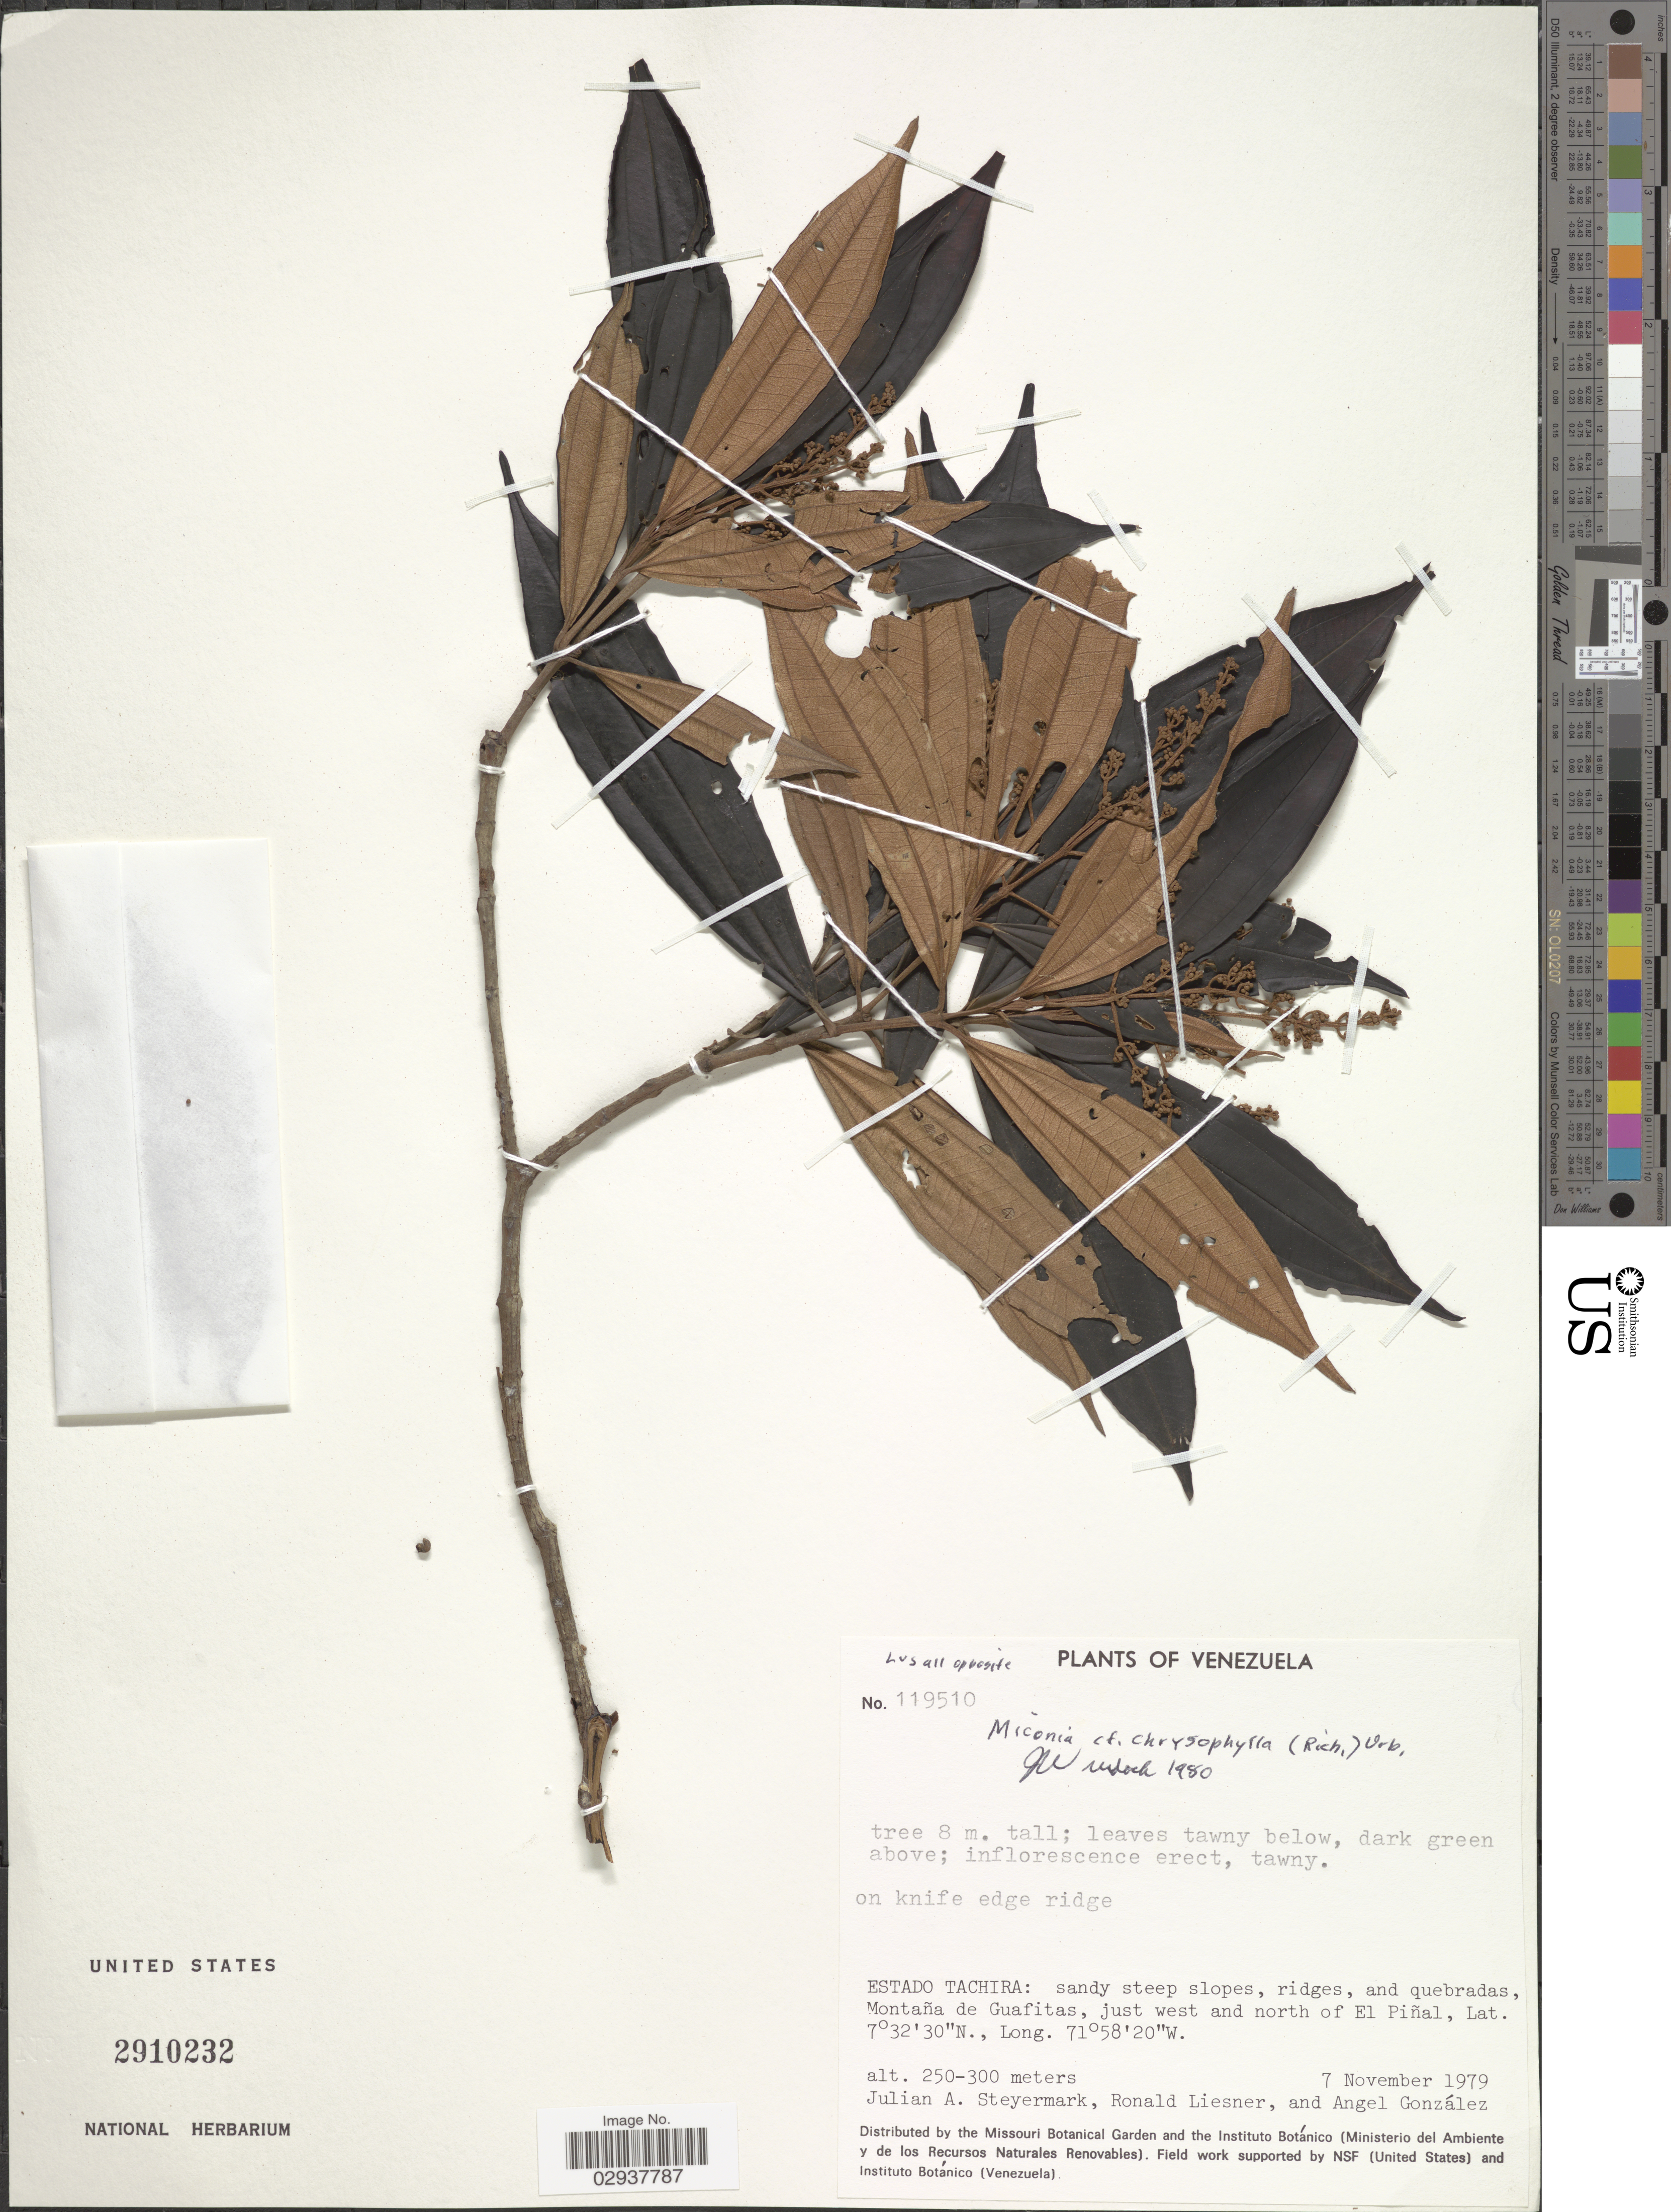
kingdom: Plantae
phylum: Tracheophyta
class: Magnoliopsida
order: Myrtales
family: Melastomataceae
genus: Miconia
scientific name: Miconia chrysophylla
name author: (Rich.) Urb.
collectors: J. Steyermark, R. L. Liesner & A. C. González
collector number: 119510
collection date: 1979-11-07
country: Venezuela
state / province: Tachira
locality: Estado Tachira: sandy steep slopes, ridges, and quebradas, Montaña de Guafitas, just west and north of El Piñal.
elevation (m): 250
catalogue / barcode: US 2910232